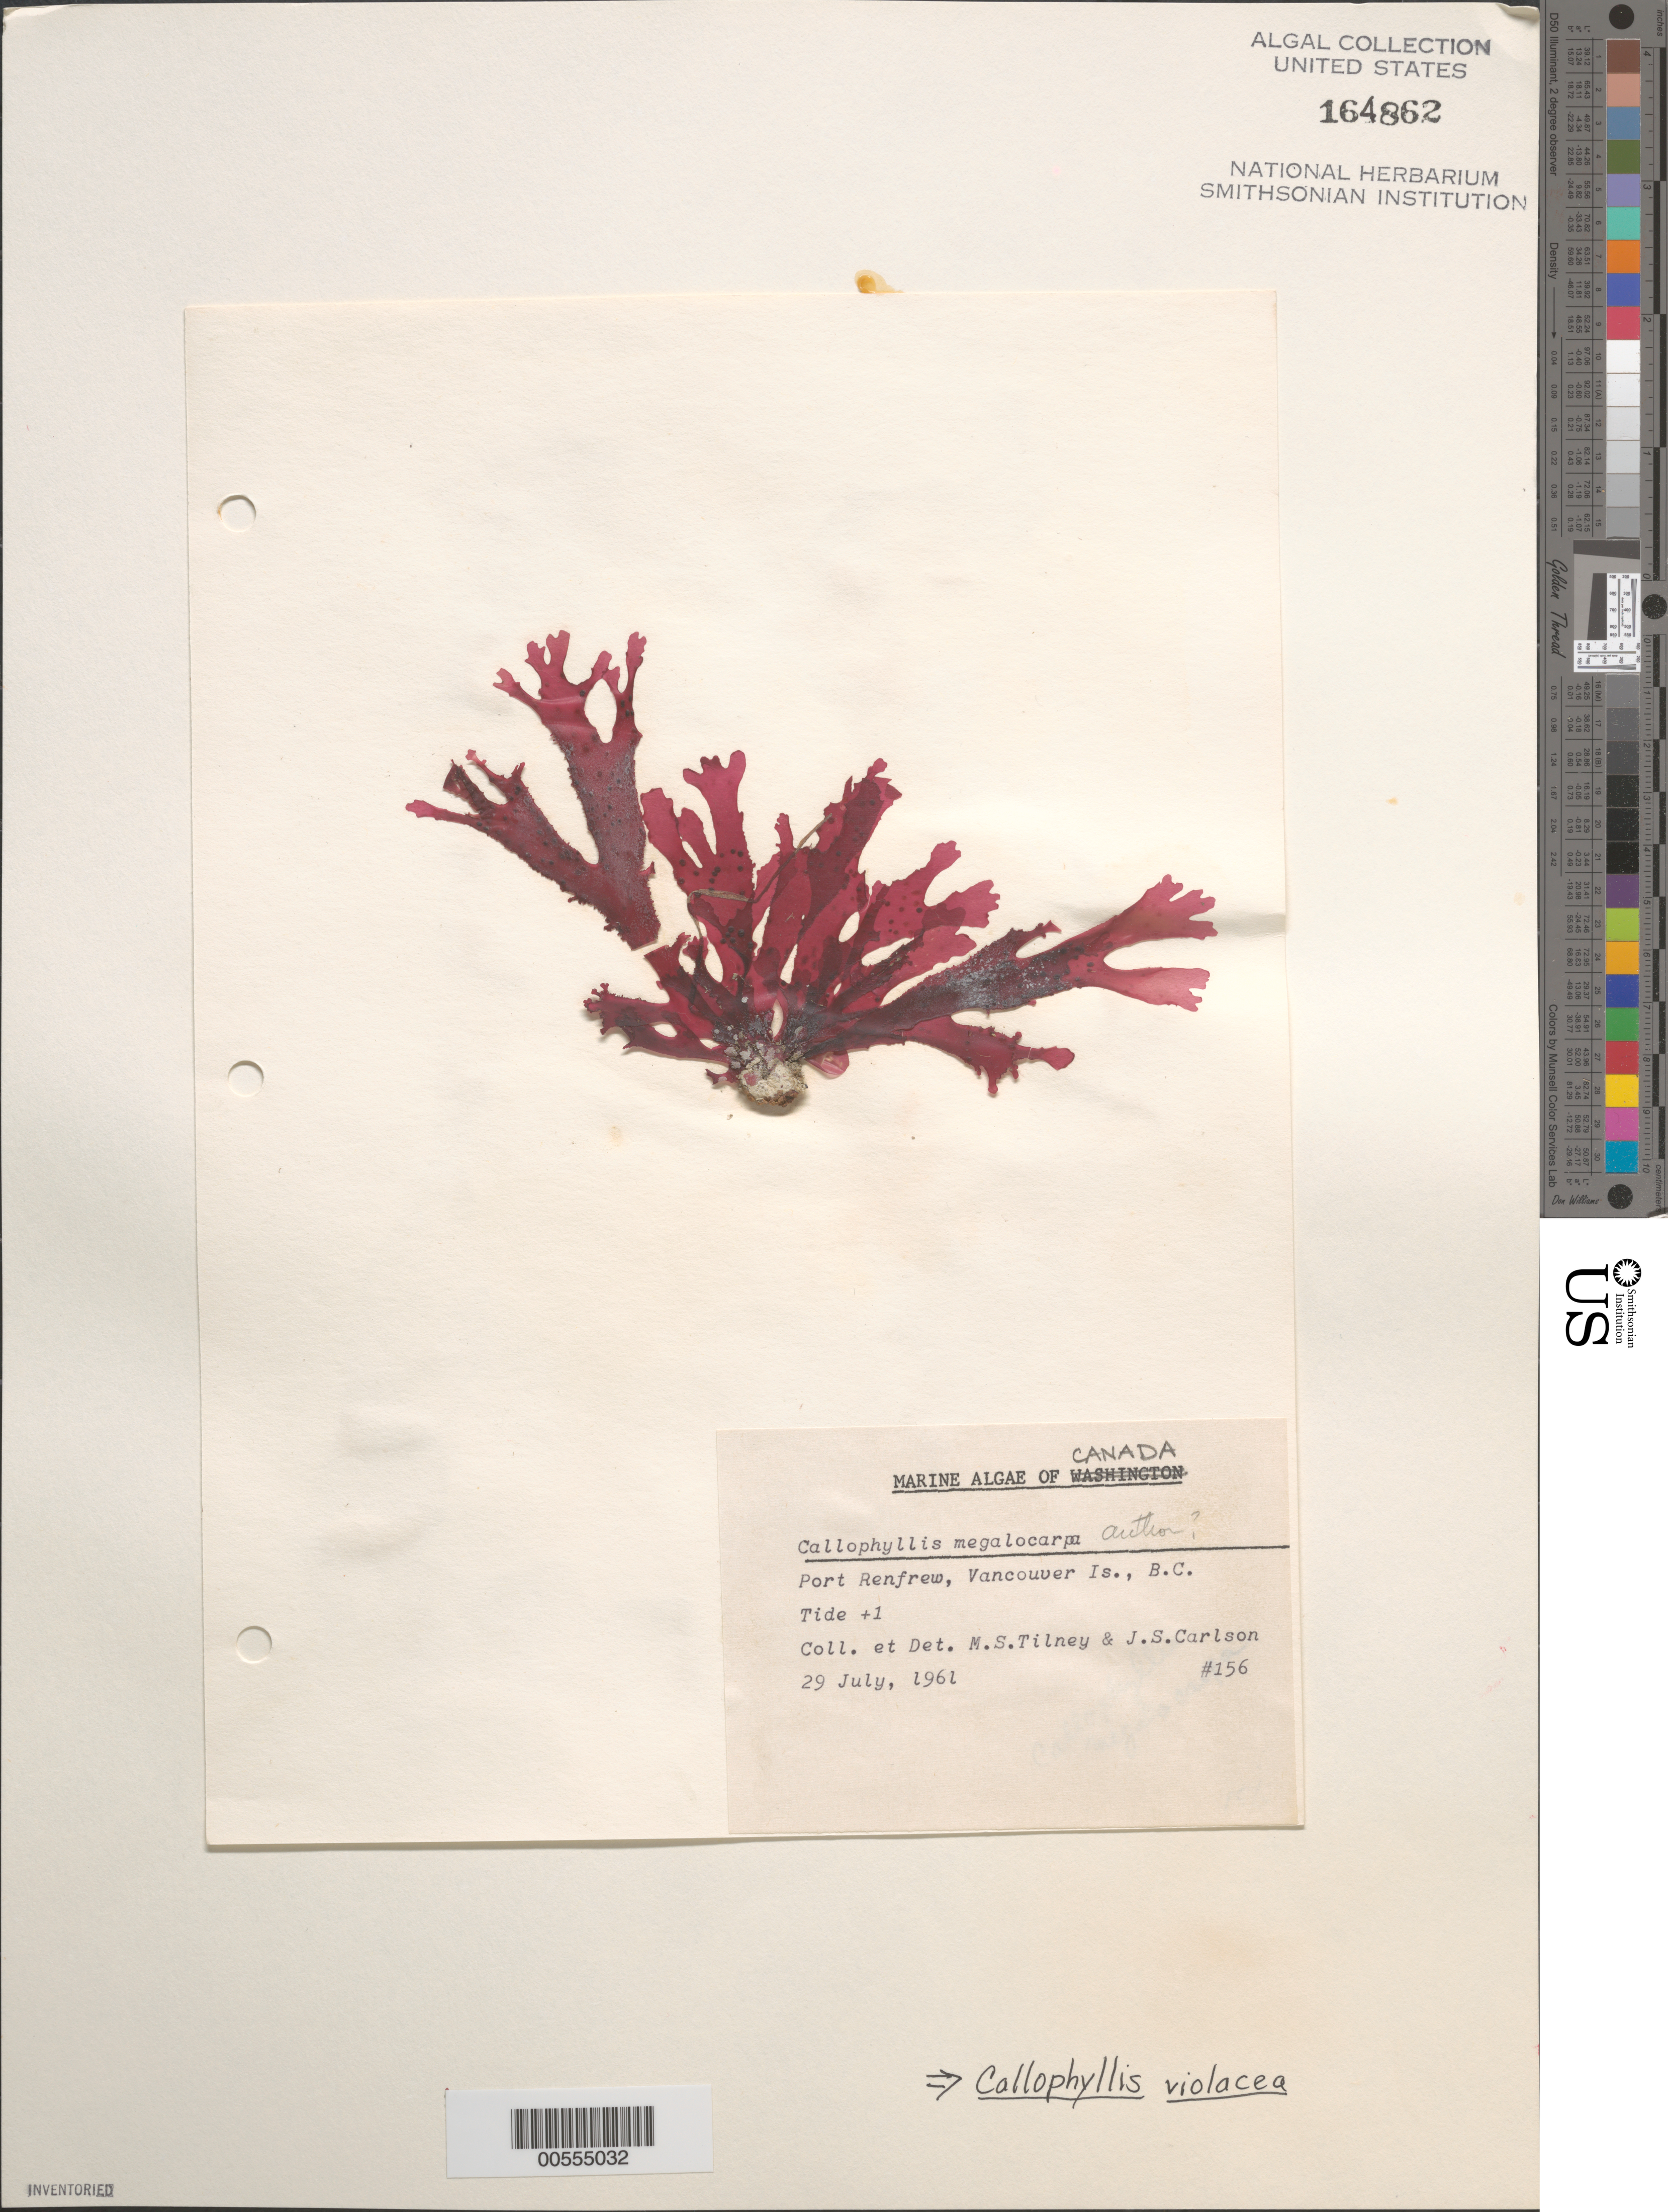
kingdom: Plantae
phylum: Rhodophyta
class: Florideophyceae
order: Gigartinales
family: Kallymeniaceae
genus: Callophyllis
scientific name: Callophyllis violacea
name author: J. Agardh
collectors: M. Tilney & J. Carlson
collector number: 156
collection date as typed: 29 Jul 1961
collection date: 1961-07-29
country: Canada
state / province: British Columbia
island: Vancouver Island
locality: Port Renfrew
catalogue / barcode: US 164862